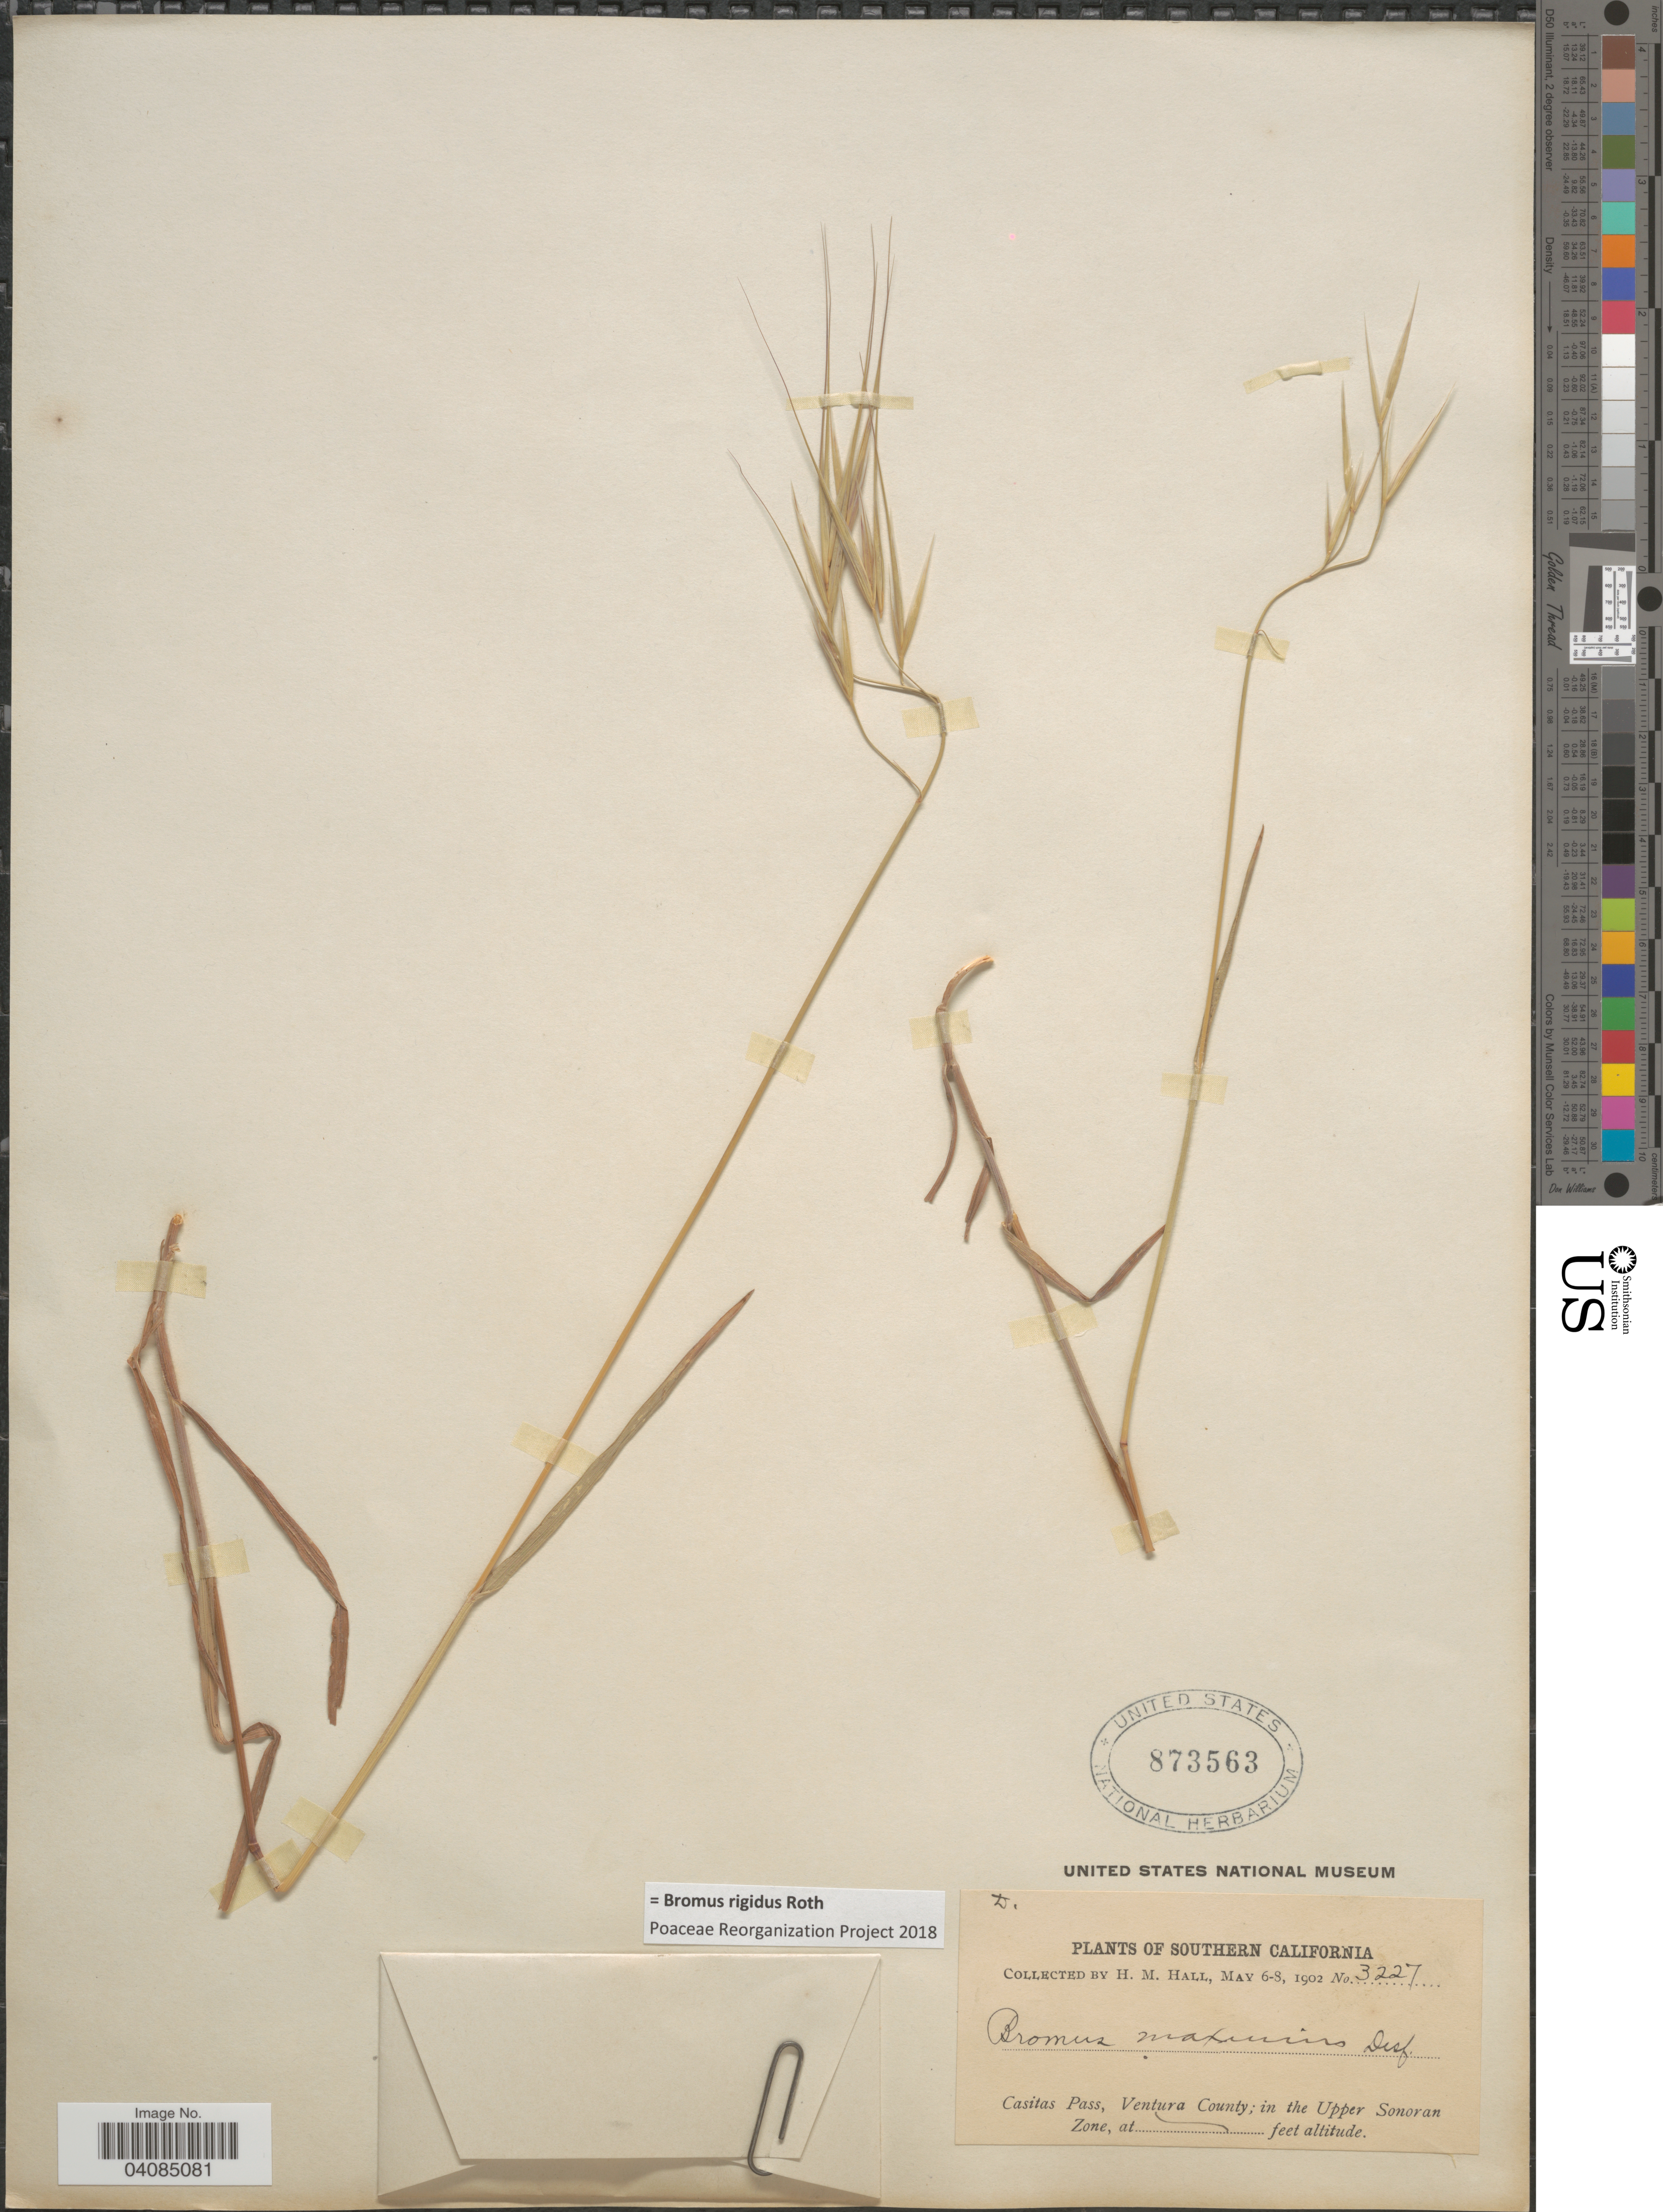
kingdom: Plantae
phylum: Tracheophyta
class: Liliopsida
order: Poales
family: Poaceae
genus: Bromus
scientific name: Bromus rigidus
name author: Roth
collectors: H. M. Hall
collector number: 3227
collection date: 1902-05-06/1902-05-08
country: United States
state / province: California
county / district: Ventura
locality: Southern California. Casitas Pass, Ventura County; in the Upper Sonoran Zone.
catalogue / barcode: US 873563